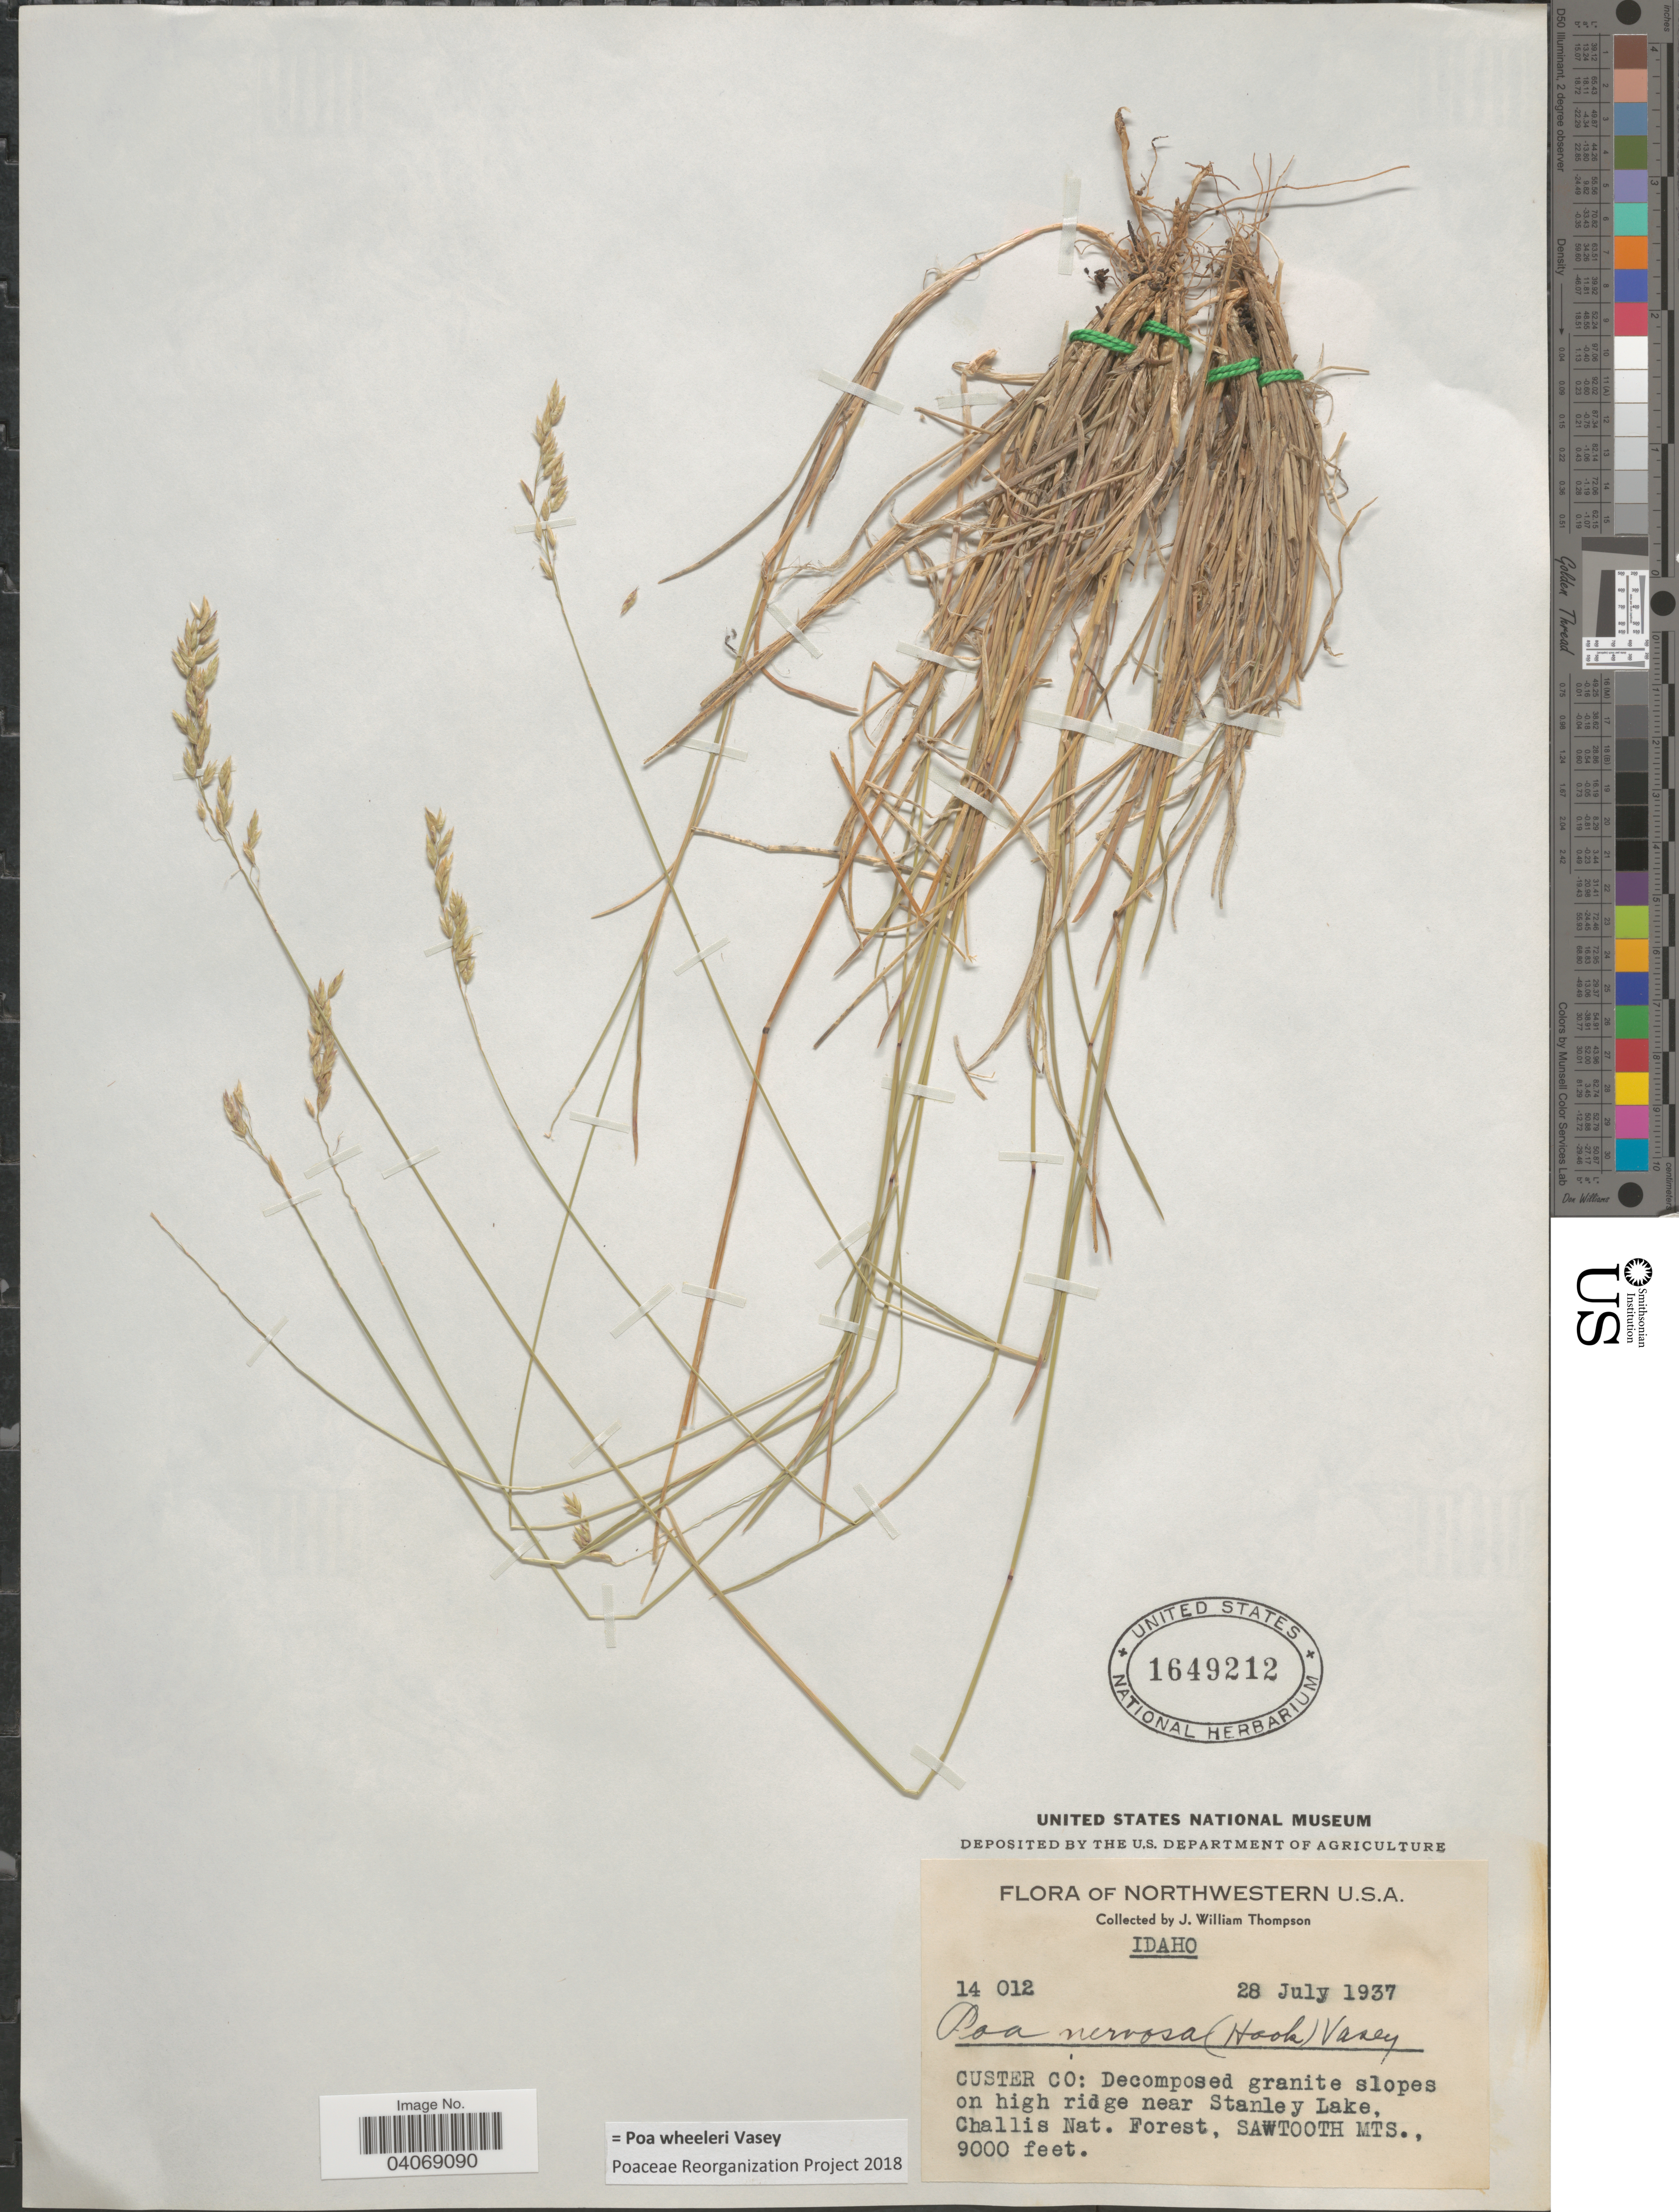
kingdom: Plantae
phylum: Tracheophyta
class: Liliopsida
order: Poales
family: Poaceae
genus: Poa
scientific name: Poa wheeleri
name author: Vasey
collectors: J. W. Thompson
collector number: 14012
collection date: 1937-07-28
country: United States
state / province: Idaho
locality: Northwestern U.S.A. Custer Co: Decomposed granite slopes on high ridge near Stanley Lake, Challis Nat. Forest, Sawtooth Mts.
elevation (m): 2743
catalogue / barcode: US 1649212